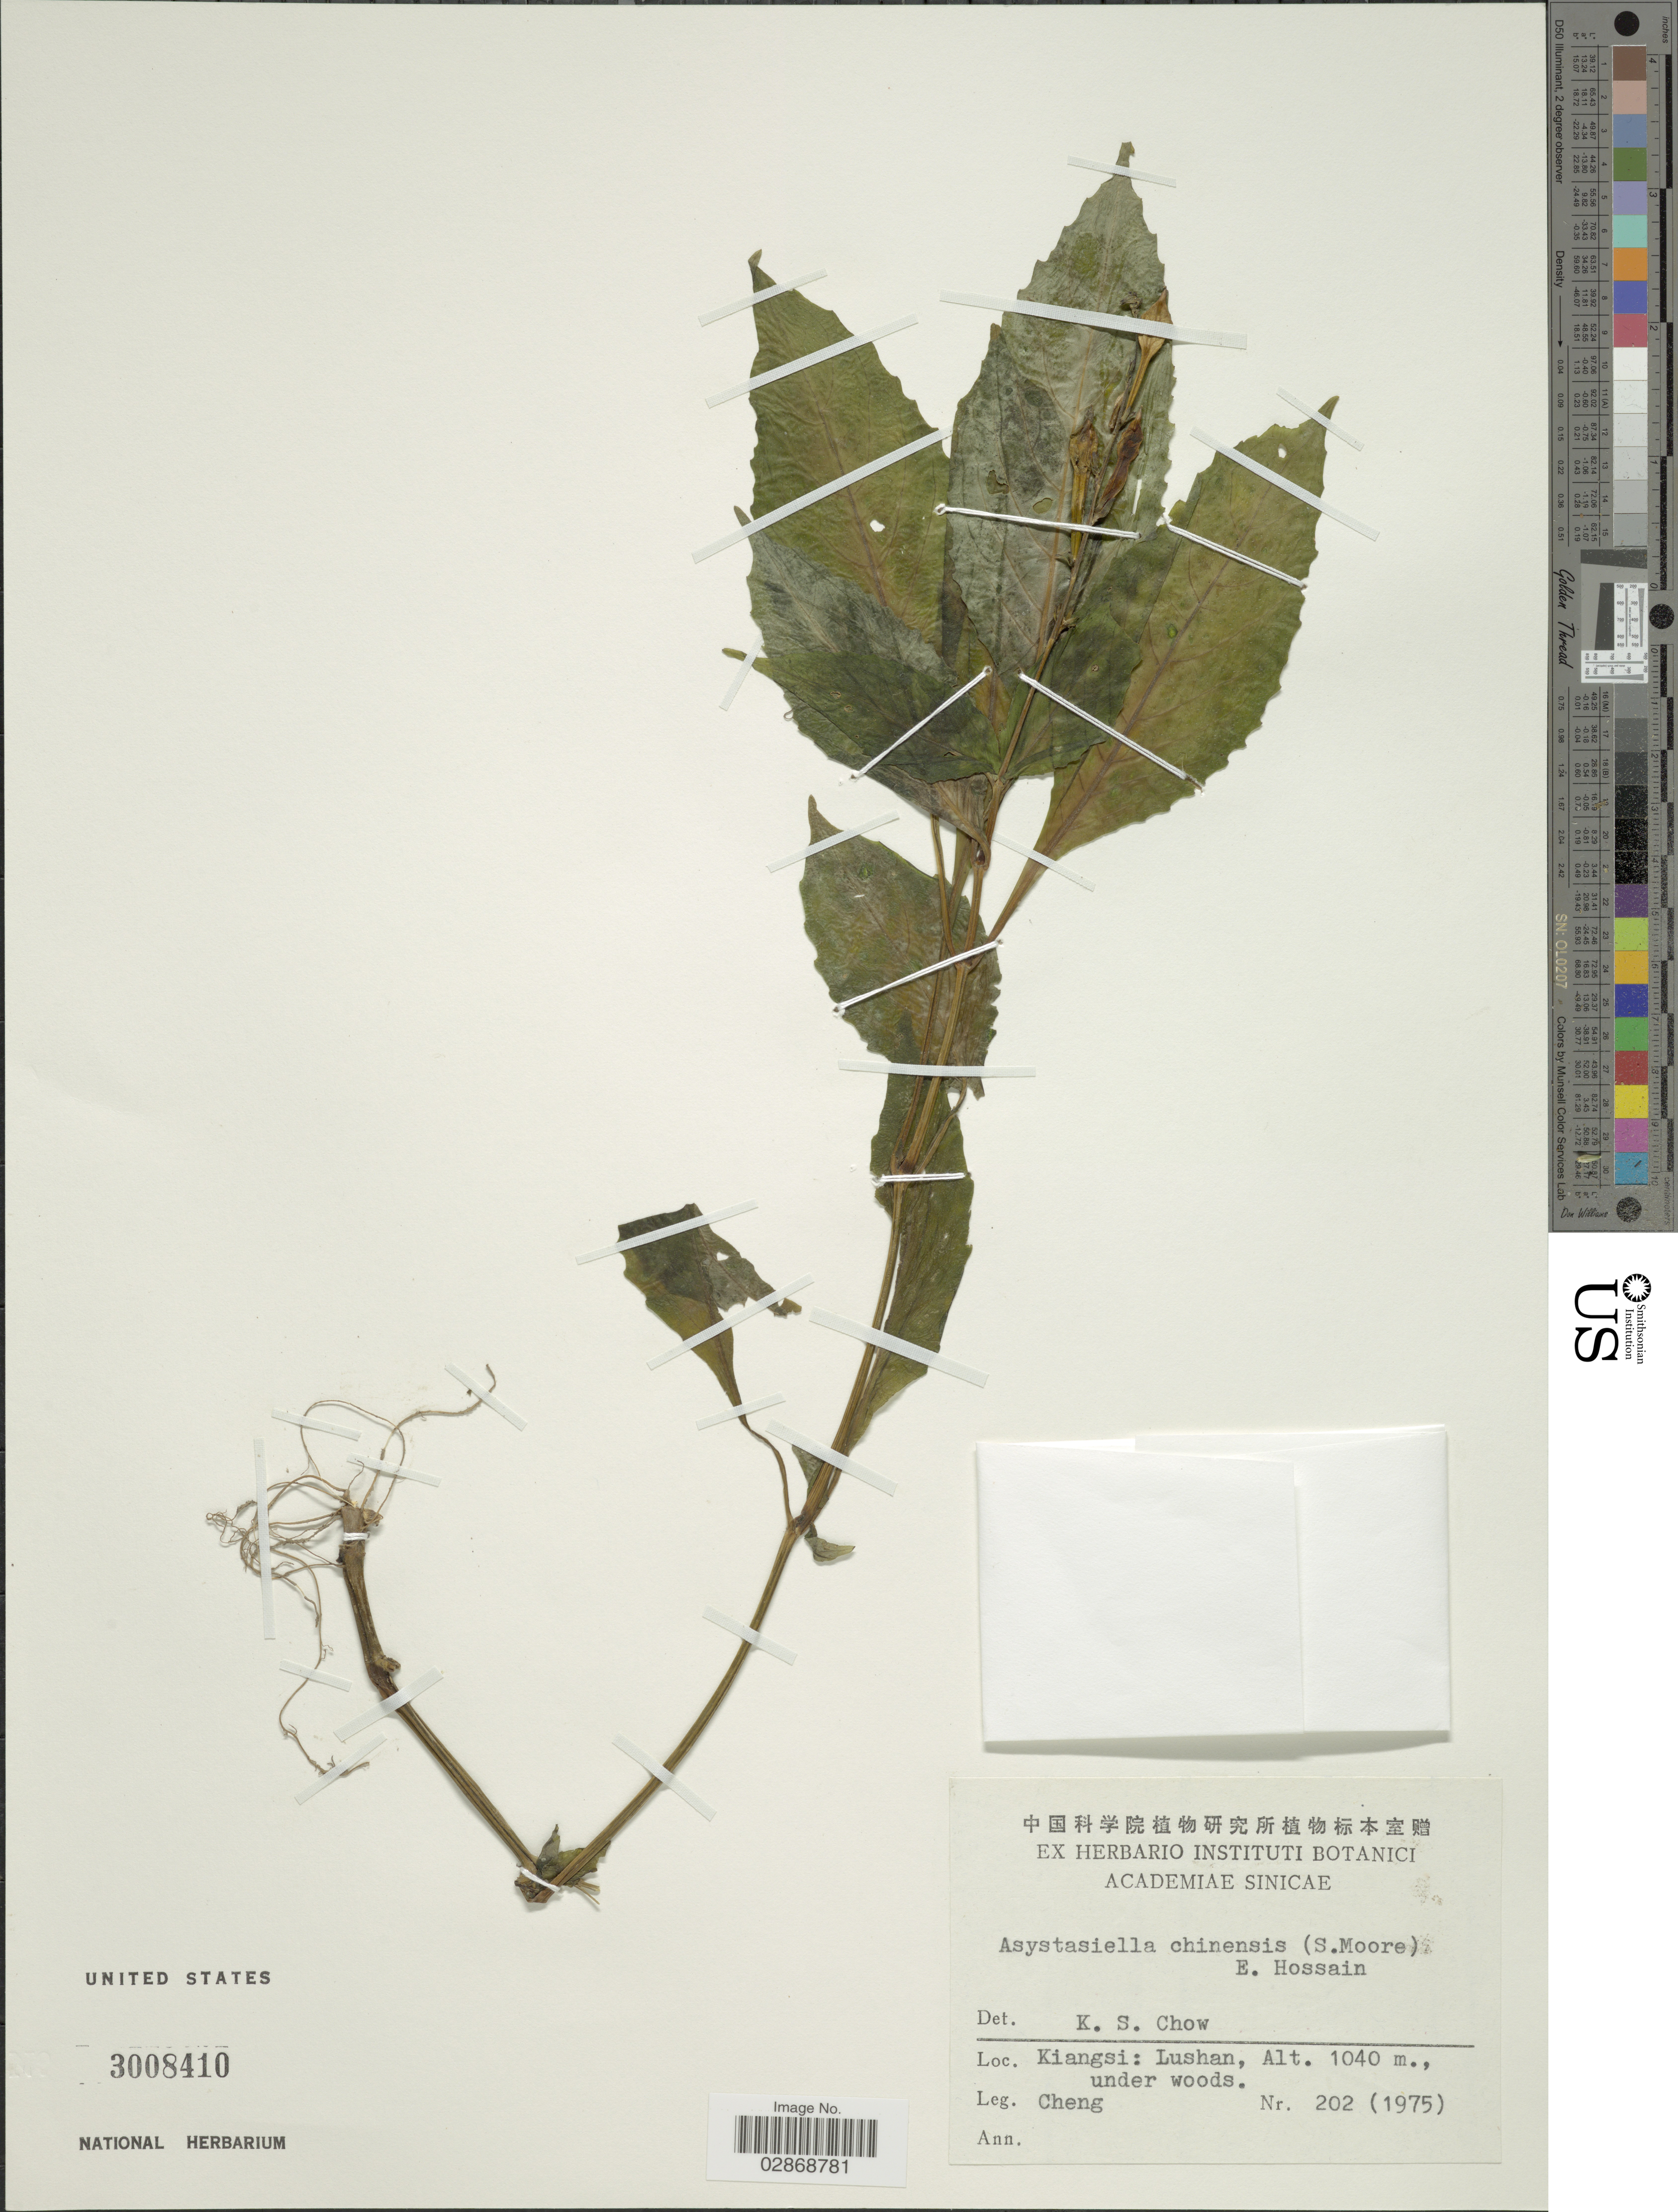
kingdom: Plantae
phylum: Tracheophyta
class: Magnoliopsida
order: Lamiales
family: Acanthaceae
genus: Asystasiella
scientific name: Asystasiella chinensis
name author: (S. Moore) E. Hossain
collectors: -. Cheng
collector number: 202 (1975)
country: China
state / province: Jiangxi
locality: Kiangsi: Lushan.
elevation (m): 1040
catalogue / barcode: US 3008410